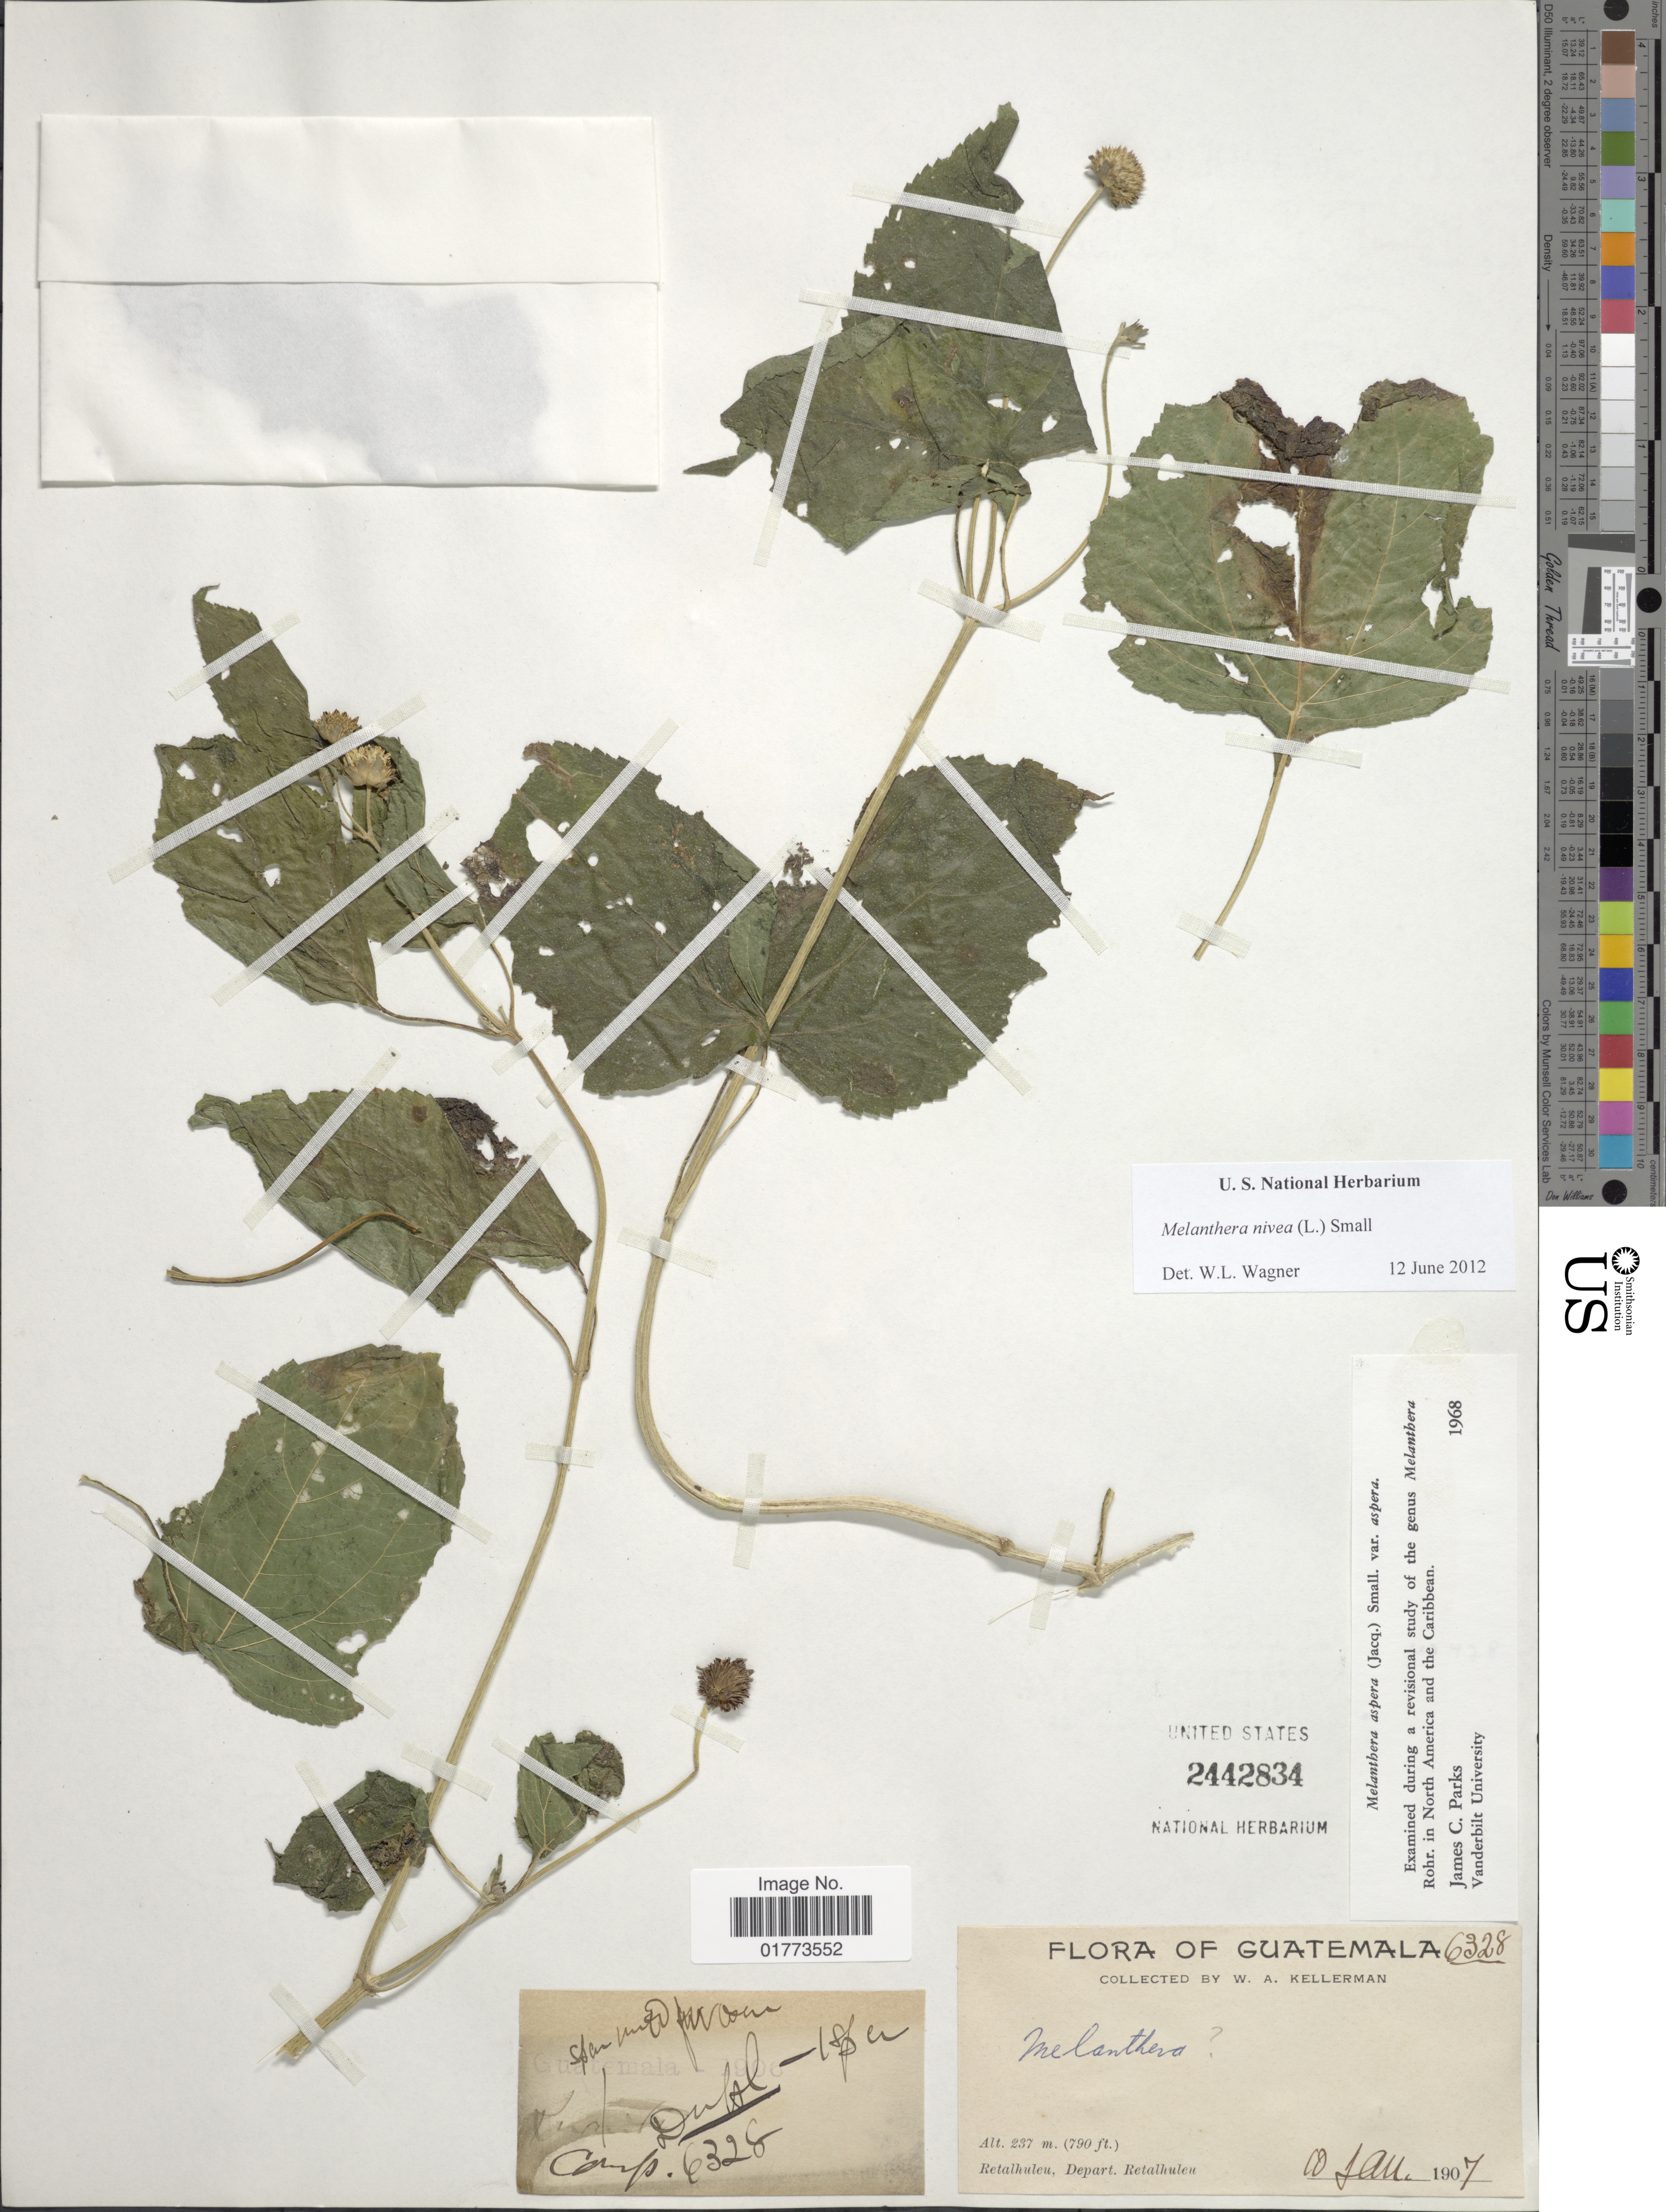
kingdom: Plantae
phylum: Tracheophyta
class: Magnoliopsida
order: Asterales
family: Asteraceae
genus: Melanthera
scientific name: Melanthera nivea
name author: (L.) Small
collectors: W. Kellerman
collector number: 6328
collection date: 1907-01-10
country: Guatemala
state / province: Retalhuleu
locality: Rehalhuleu, Depart. Retalhuleu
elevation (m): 237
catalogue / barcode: US 2442834